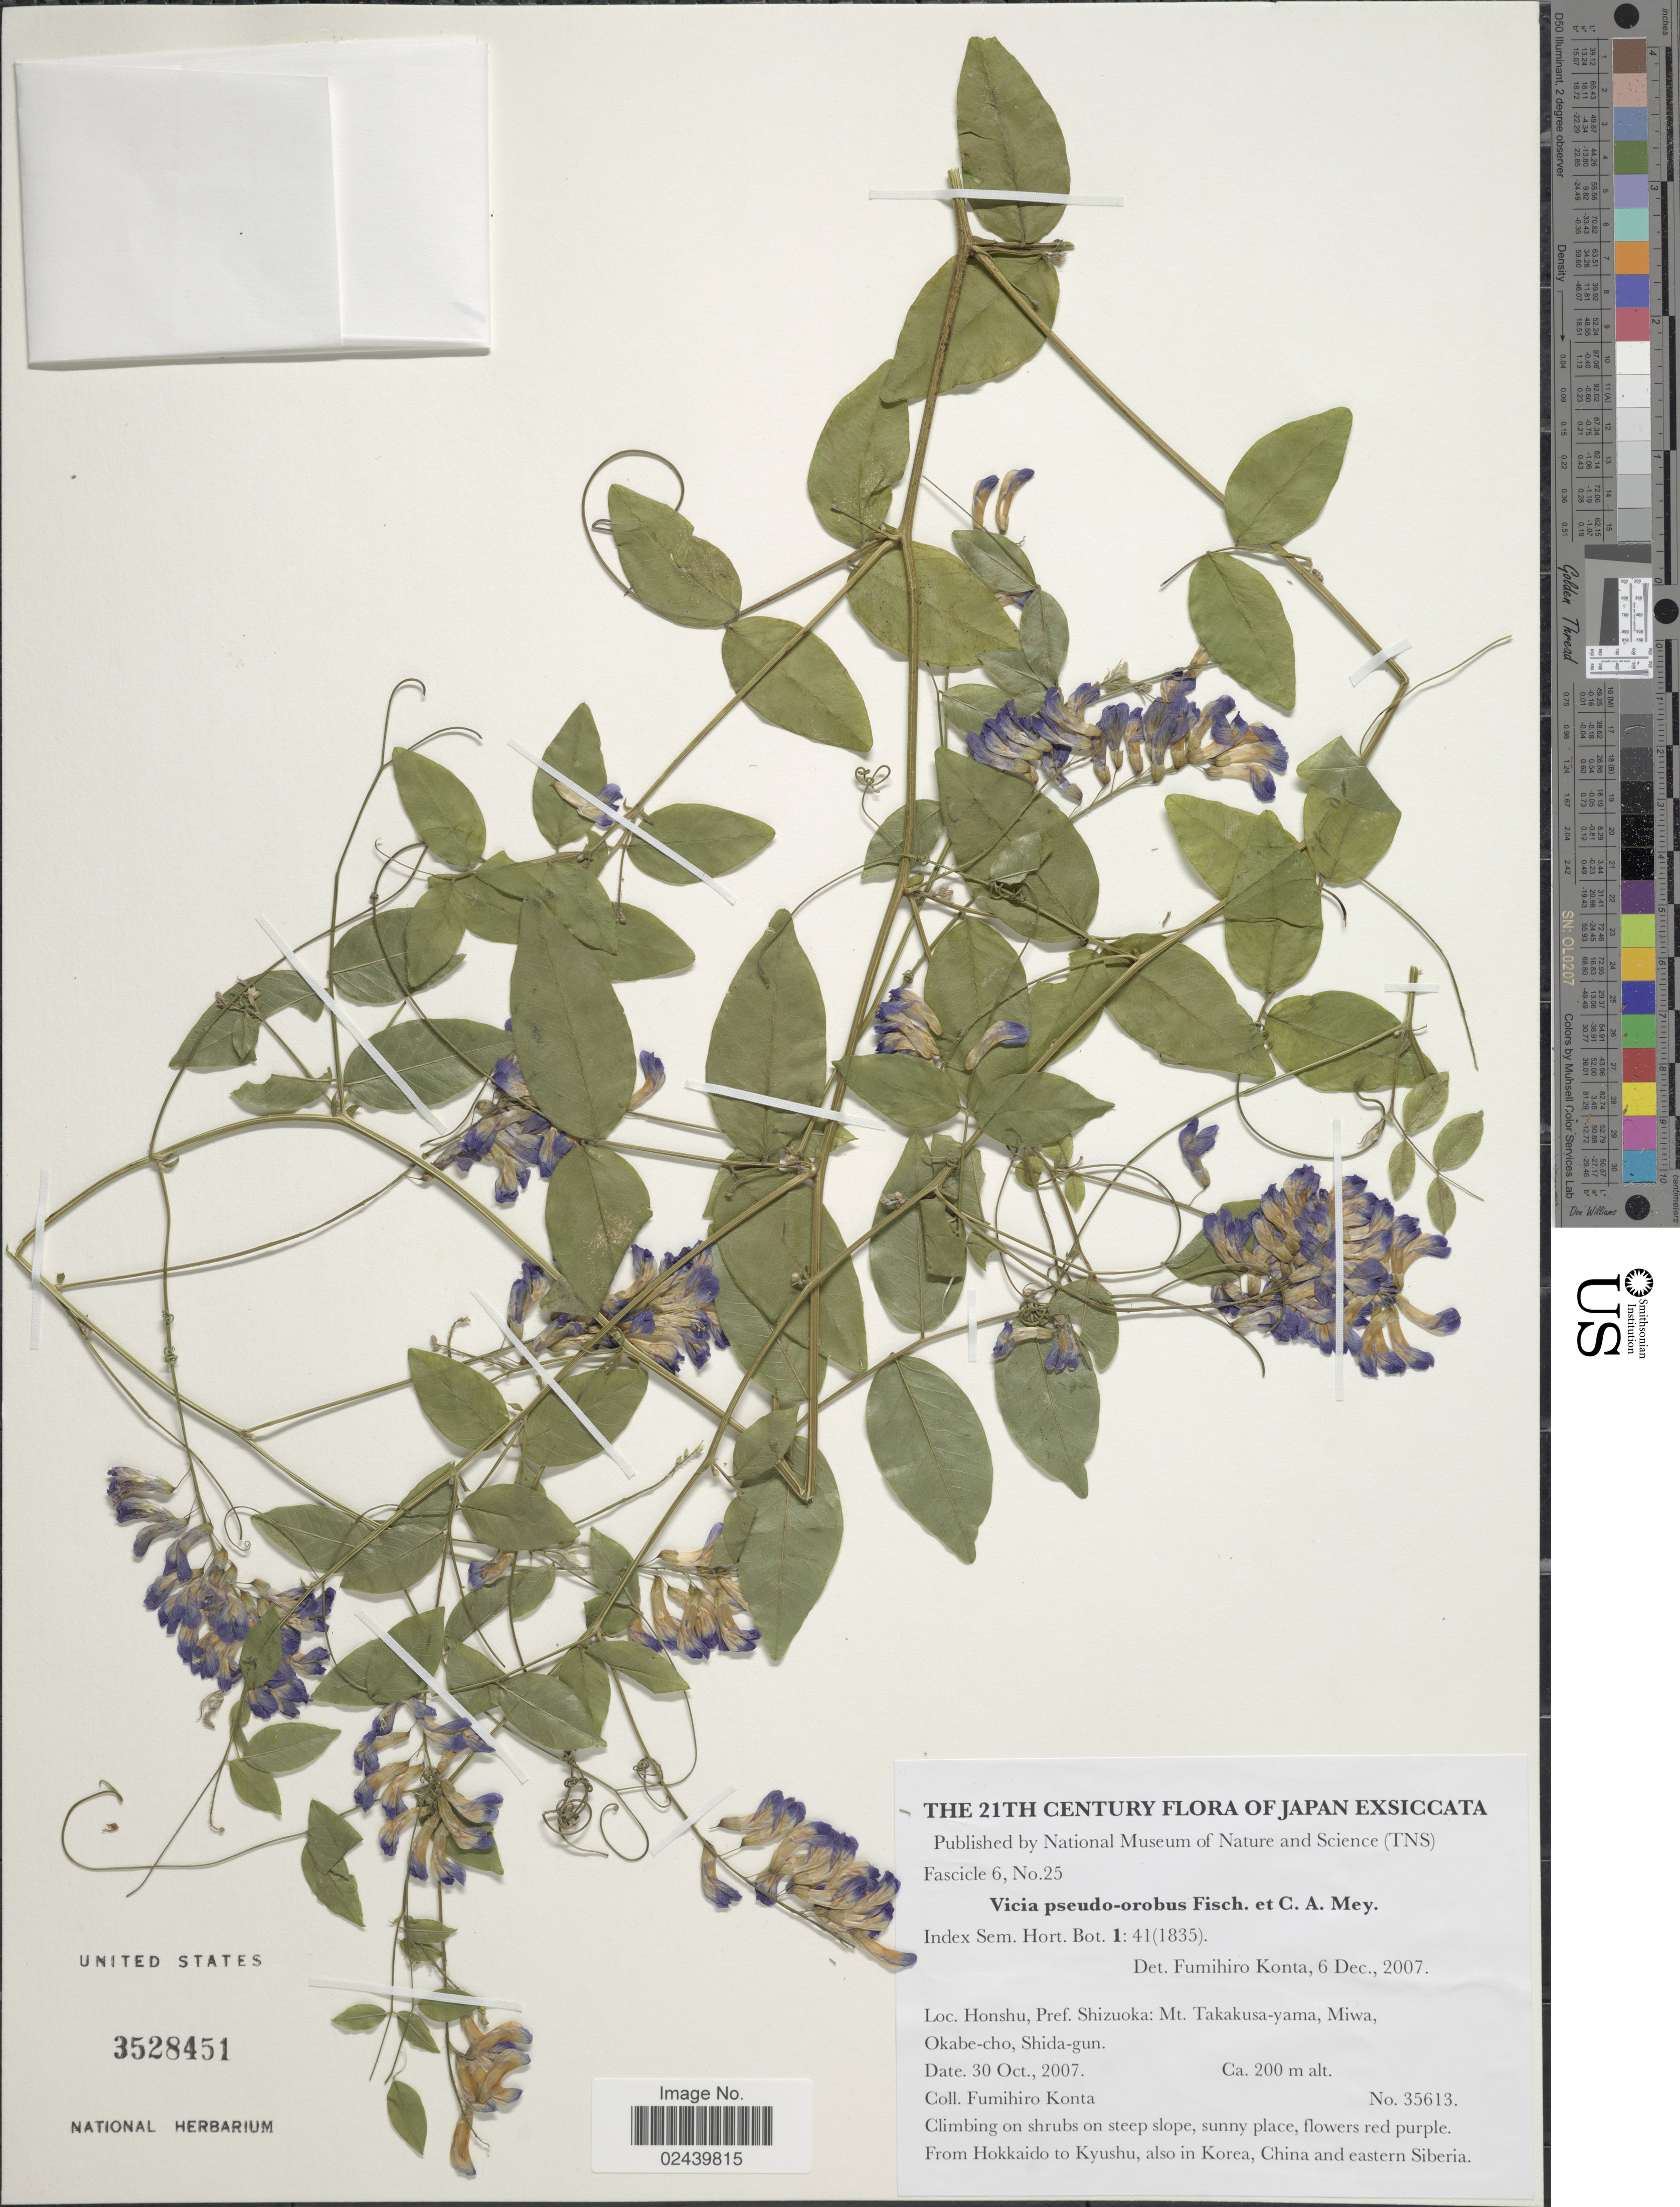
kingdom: Plantae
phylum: Tracheophyta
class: Magnoliopsida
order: Fabales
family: Fabaceae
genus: Vicia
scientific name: Vicia pseudo-orobus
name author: Fisch. & C.A. Mey.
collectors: F. Konta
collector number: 35613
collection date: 2007-10-30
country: Japan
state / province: Sizuoka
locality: Honshu. Pref. Shizuoka: Mt. Takakusa-yama, Miwa, Okabe-cho, Shida-gun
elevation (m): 200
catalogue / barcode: US 3528451